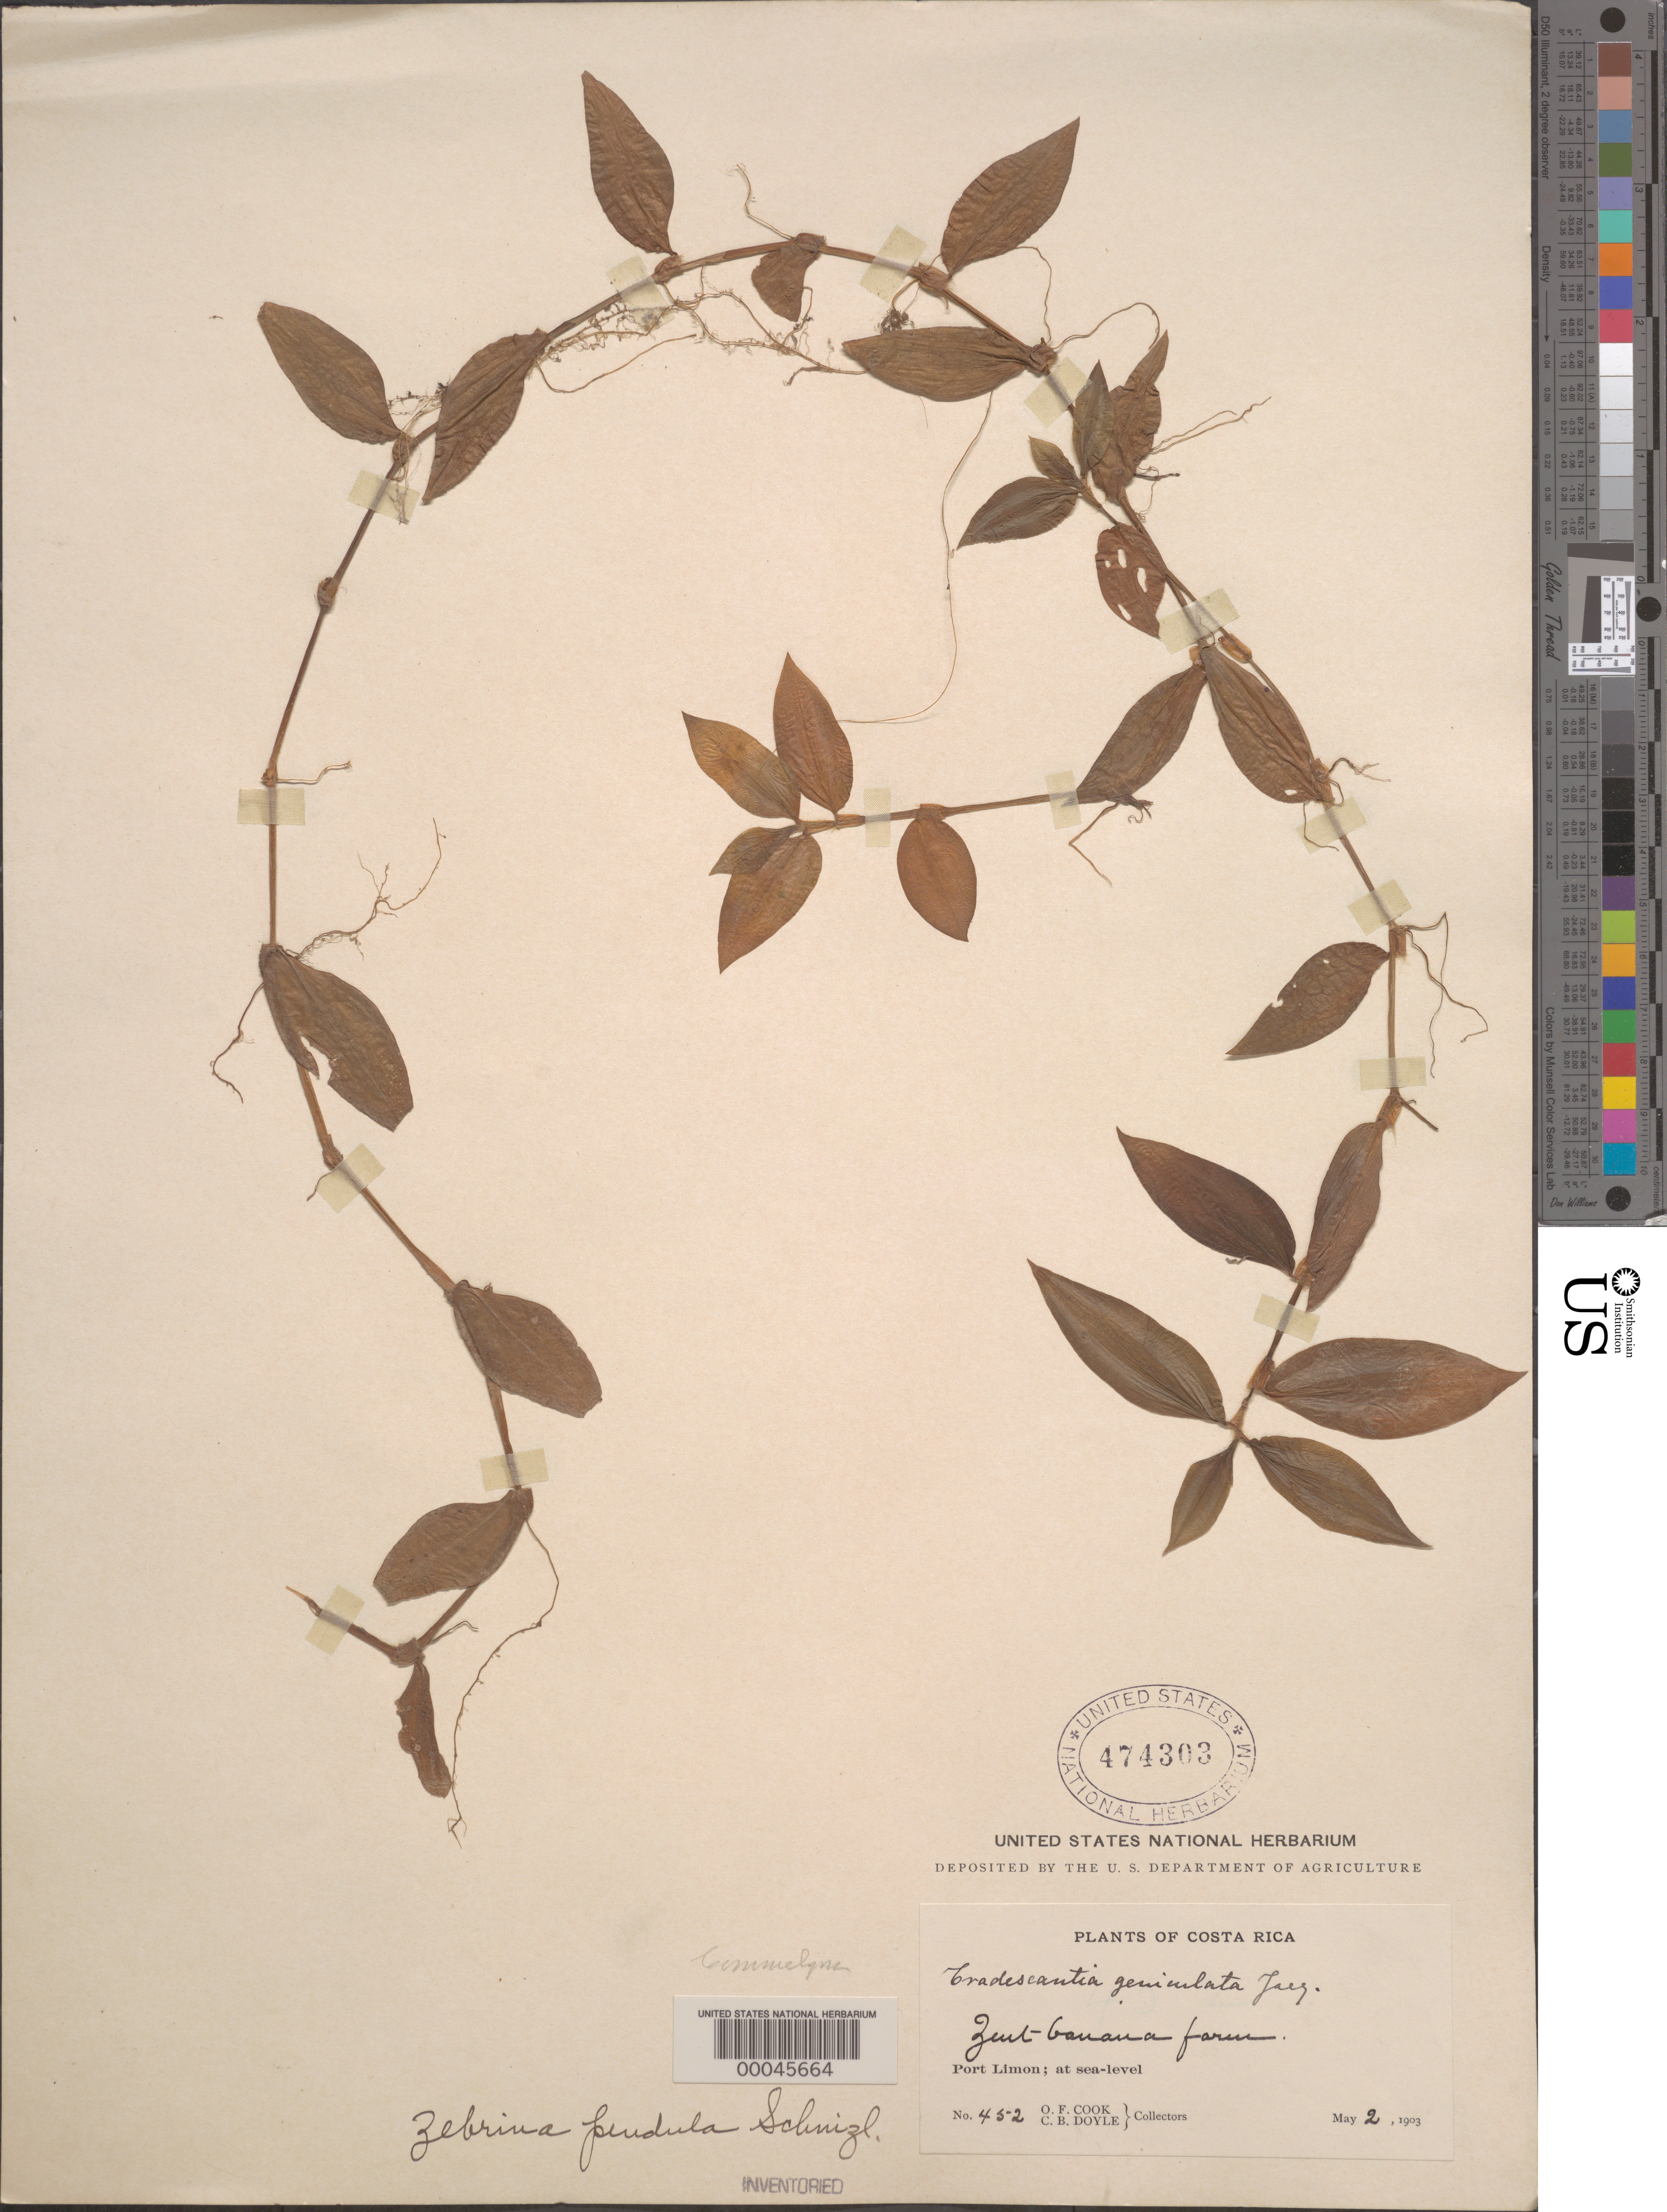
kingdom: Plantae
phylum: Tracheophyta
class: Liliopsida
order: Commelinales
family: Commelinaceae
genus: Tradescantia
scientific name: Tradescantia zebrina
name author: Bosse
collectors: O. F. Cook & C. Doyle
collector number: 452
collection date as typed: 02 May 1903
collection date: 1903-05-02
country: Costa Rica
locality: Port Limon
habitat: Banana farm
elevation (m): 1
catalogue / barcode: US 474303